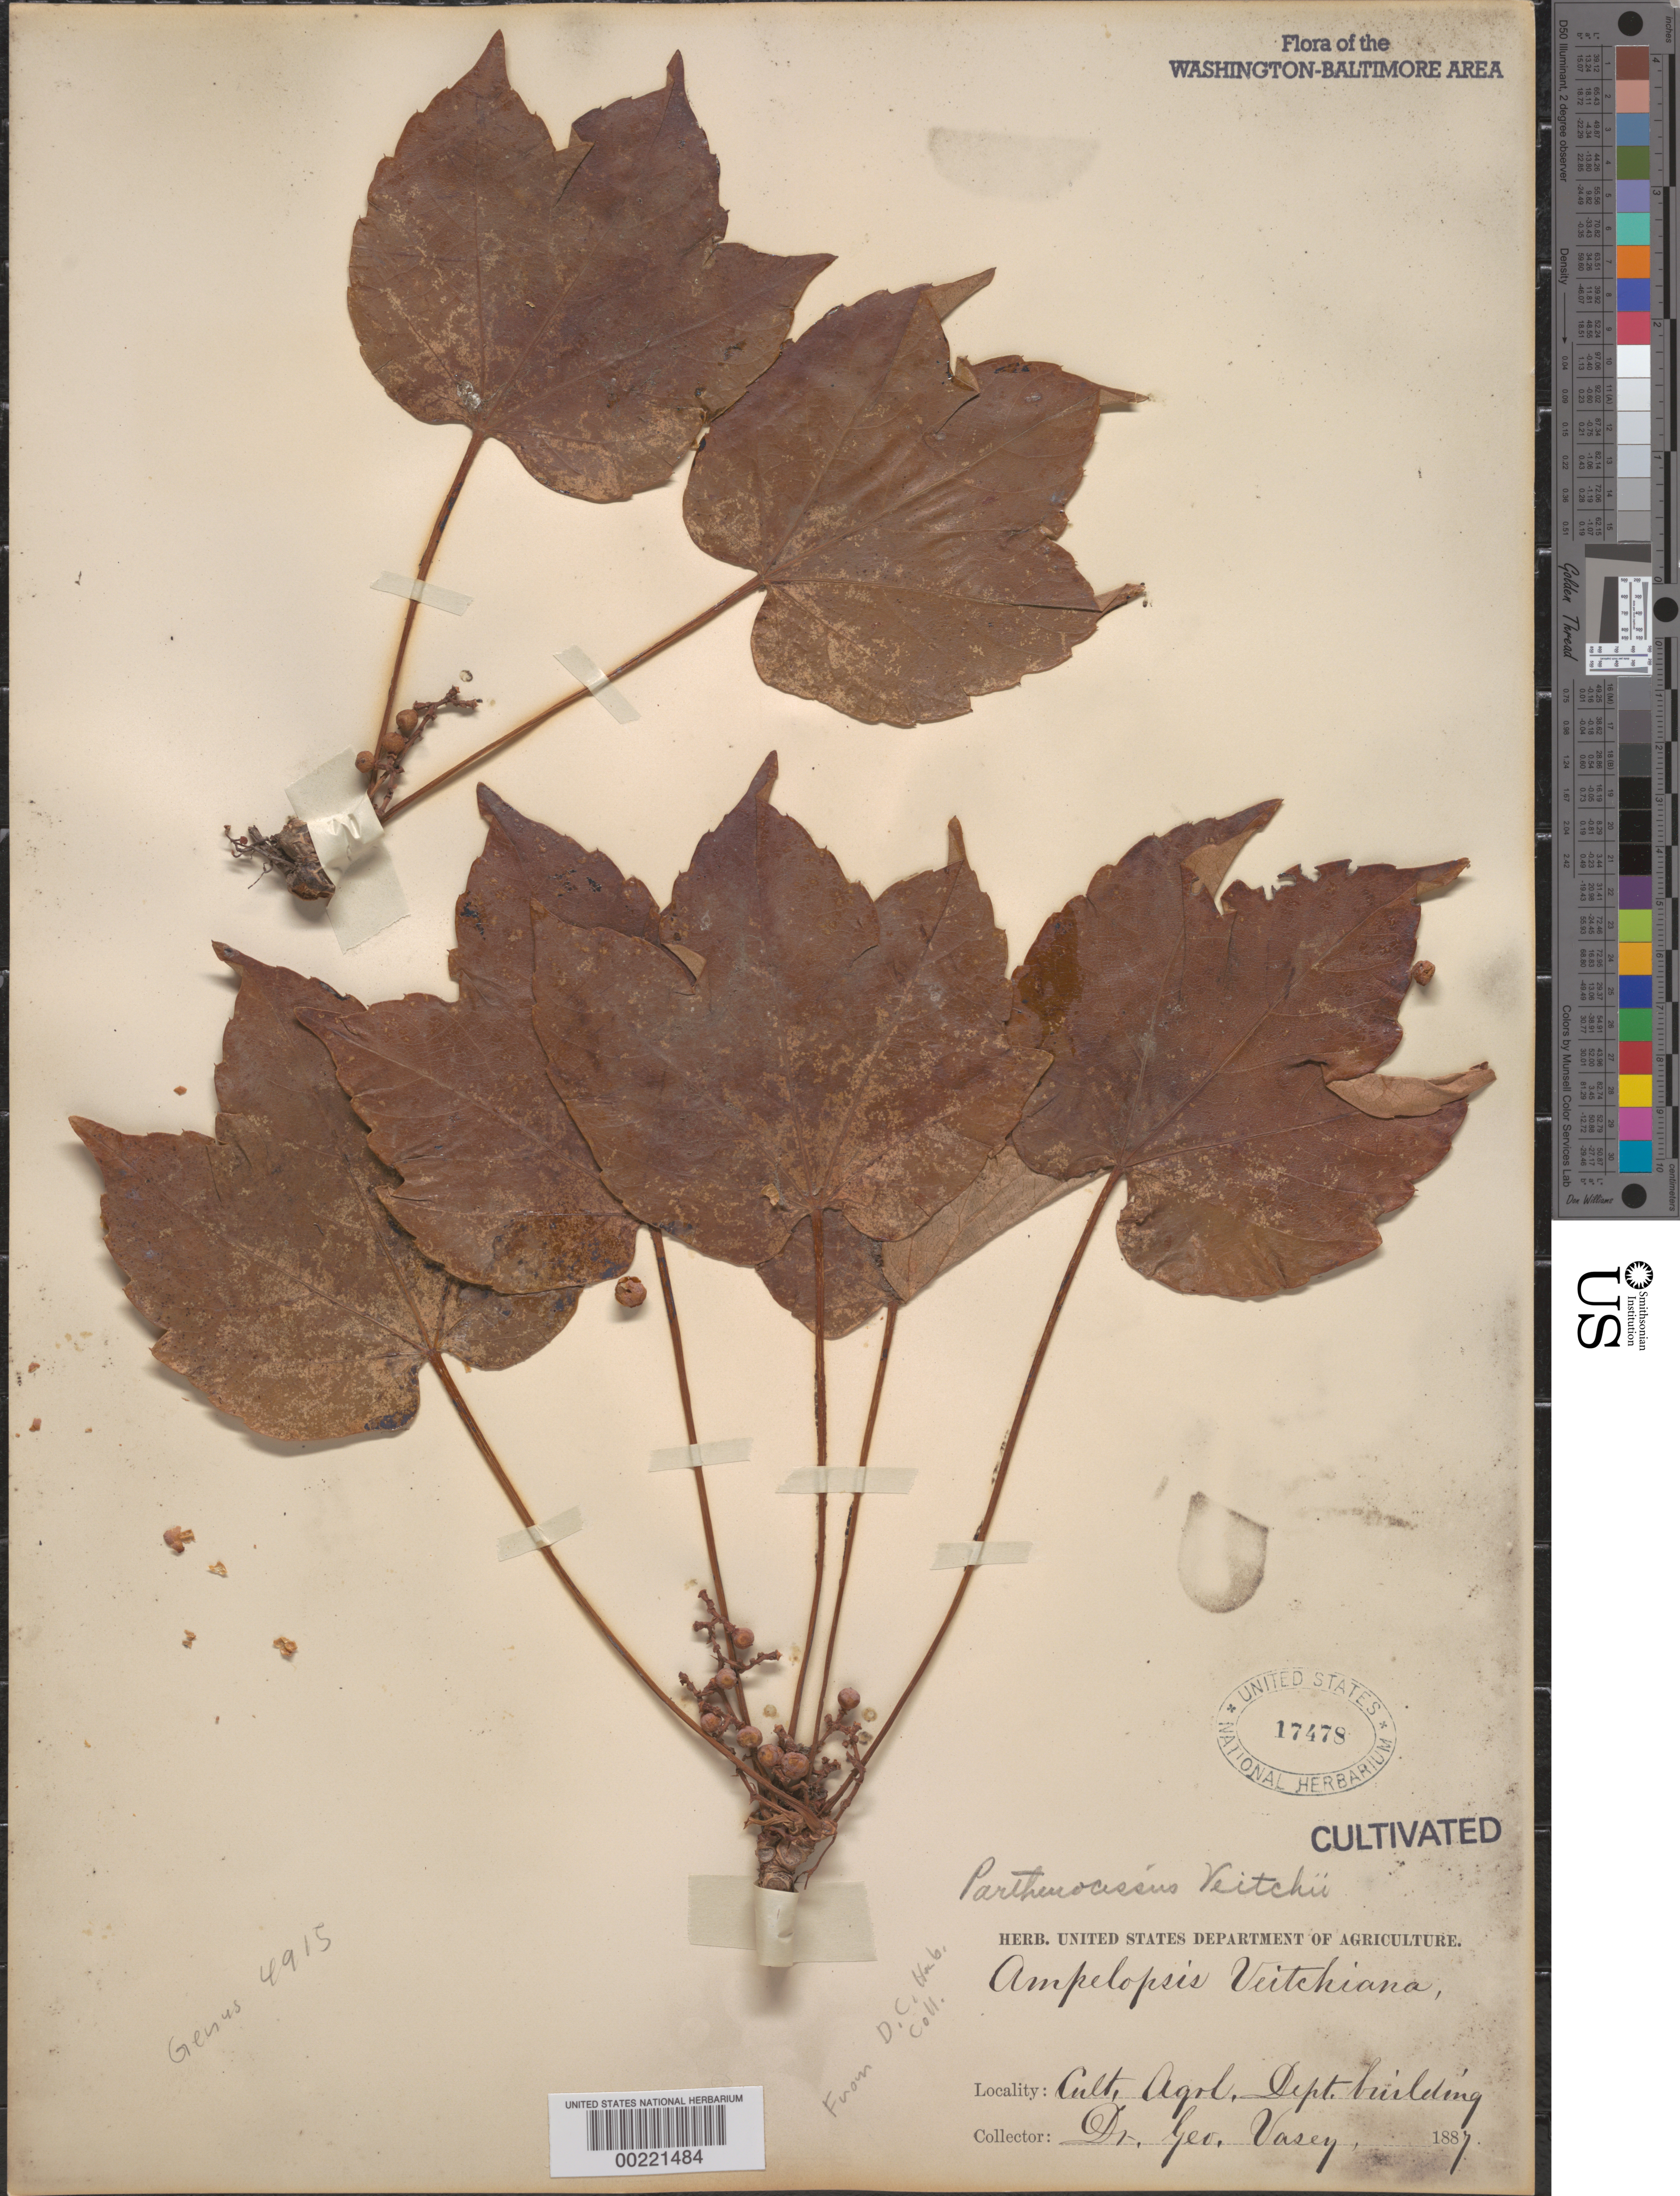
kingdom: Plantae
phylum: Tracheophyta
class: Magnoliopsida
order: Vitales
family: Vitaceae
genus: Parthenocissus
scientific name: Parthenocissus veitchii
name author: Graebn.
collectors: G. R. Vasey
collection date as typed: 1887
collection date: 1887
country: United States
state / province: District of Columbia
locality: Department of Agriculture Building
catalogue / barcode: US 17478